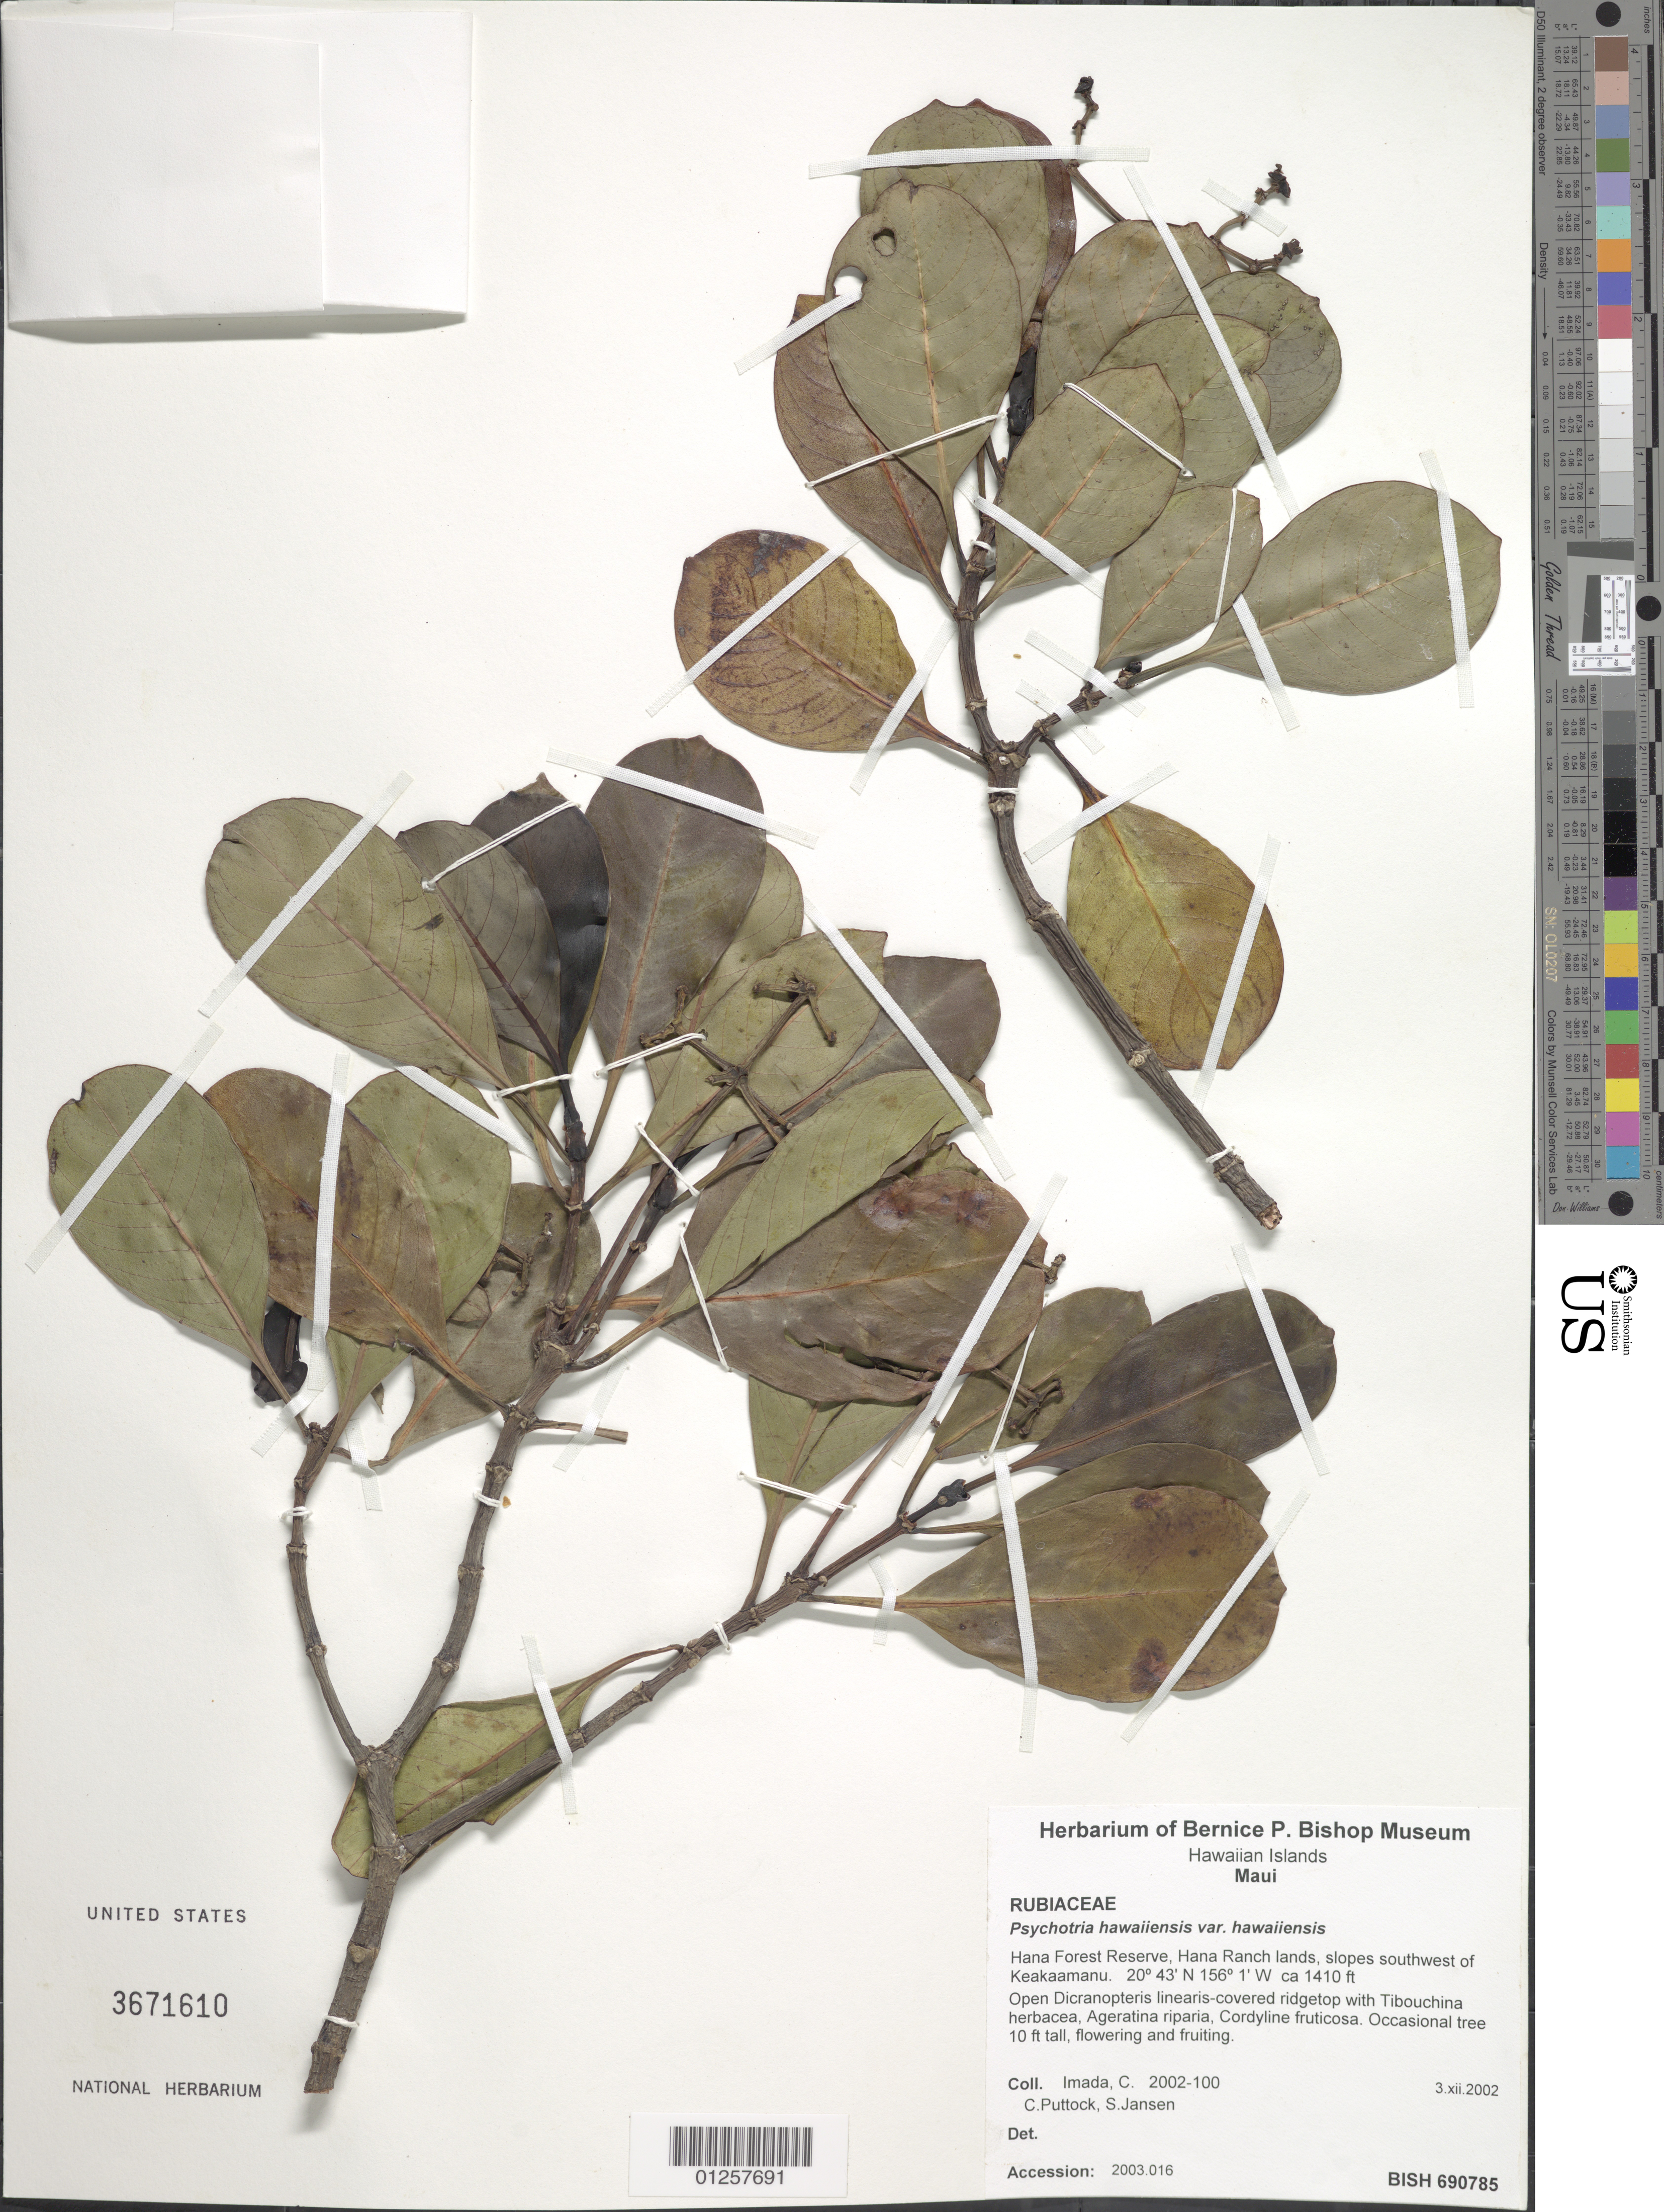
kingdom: Plantae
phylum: Tracheophyta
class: Magnoliopsida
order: Gentianales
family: Rubiaceae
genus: Psychotria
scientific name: Psychotria hawaiiensis var. hawaiiensis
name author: (A. Gray) Fosberg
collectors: C. Imada, C. Puttock & S. Jansen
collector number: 2002-100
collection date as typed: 3. xii.2002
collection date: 2002-12-03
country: United States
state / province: Hawaii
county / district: Maui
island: Maui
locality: Hana Forest Reserve, Hana Ranch lands, slopes southwest of Keakaamanu.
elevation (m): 430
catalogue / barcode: US 3671610